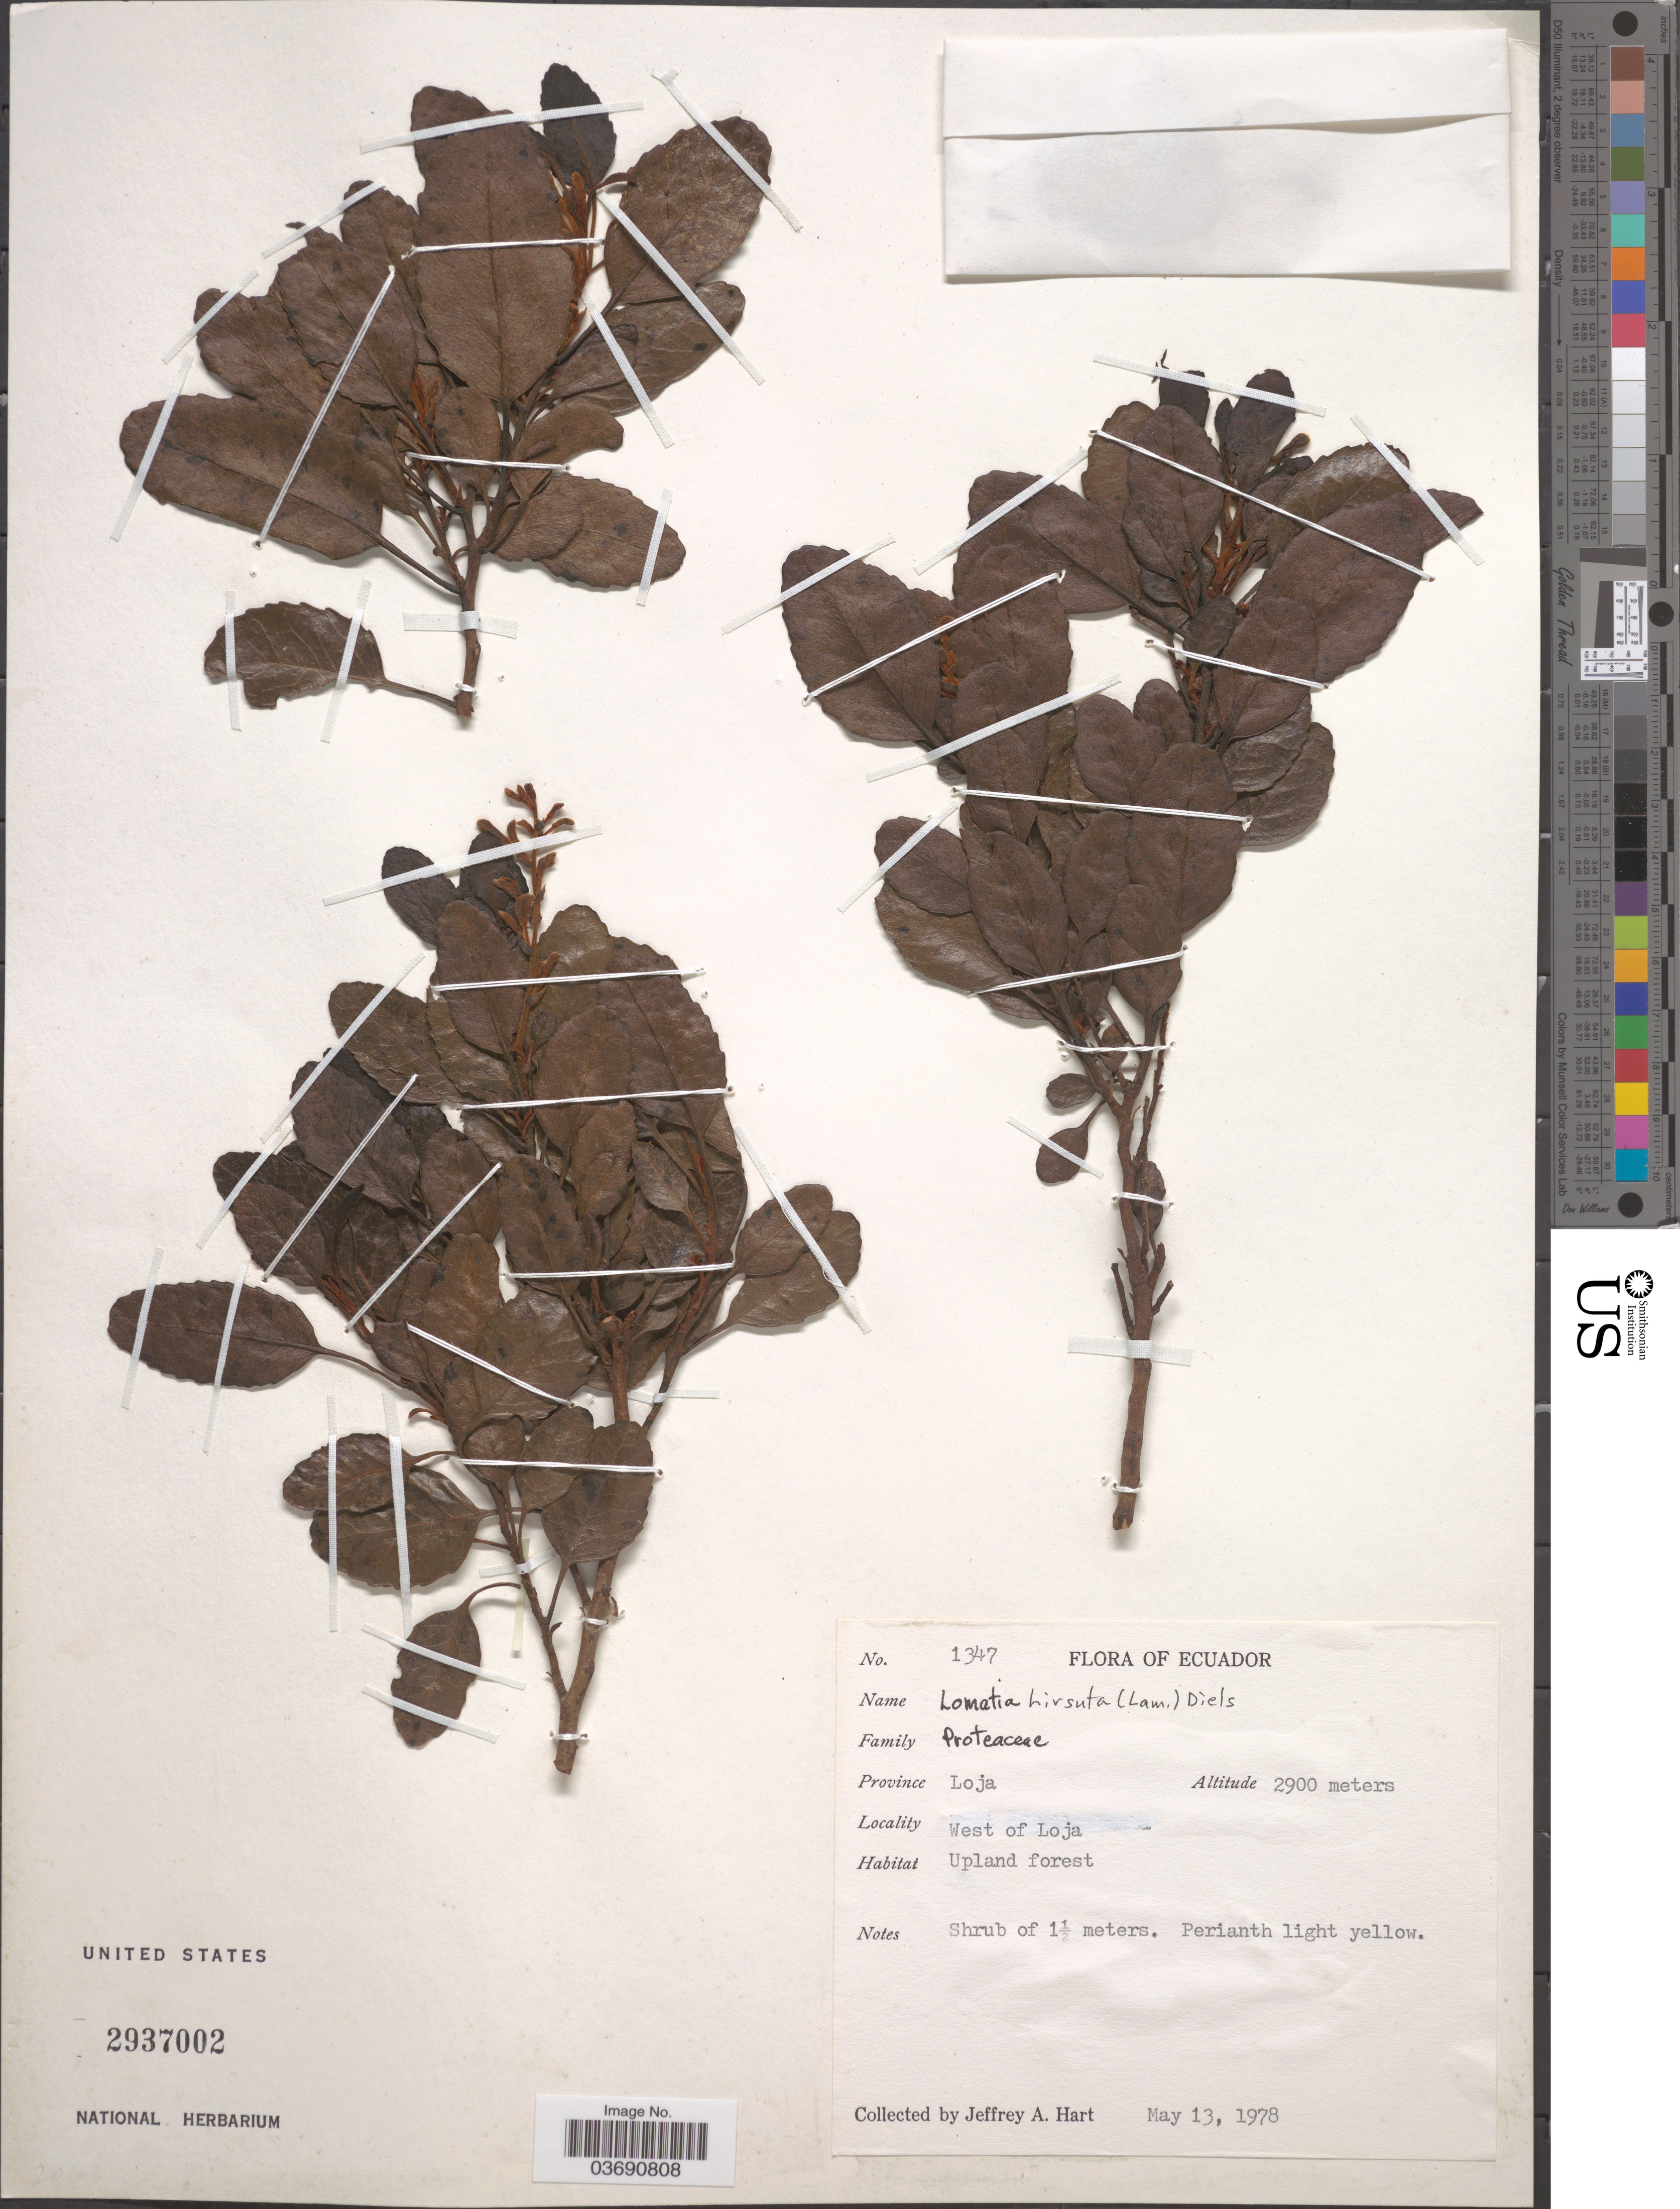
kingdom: Plantae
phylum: Tracheophyta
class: Magnoliopsida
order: Proteales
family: Proteaceae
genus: Lomatia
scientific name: Lomatia hirsuta subsp. hirsuta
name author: (Lam.) Diels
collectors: J. A. Hart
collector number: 1347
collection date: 1978-05-13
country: Ecuador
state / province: Loja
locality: West of Loja.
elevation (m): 2900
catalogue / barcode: US 2937002